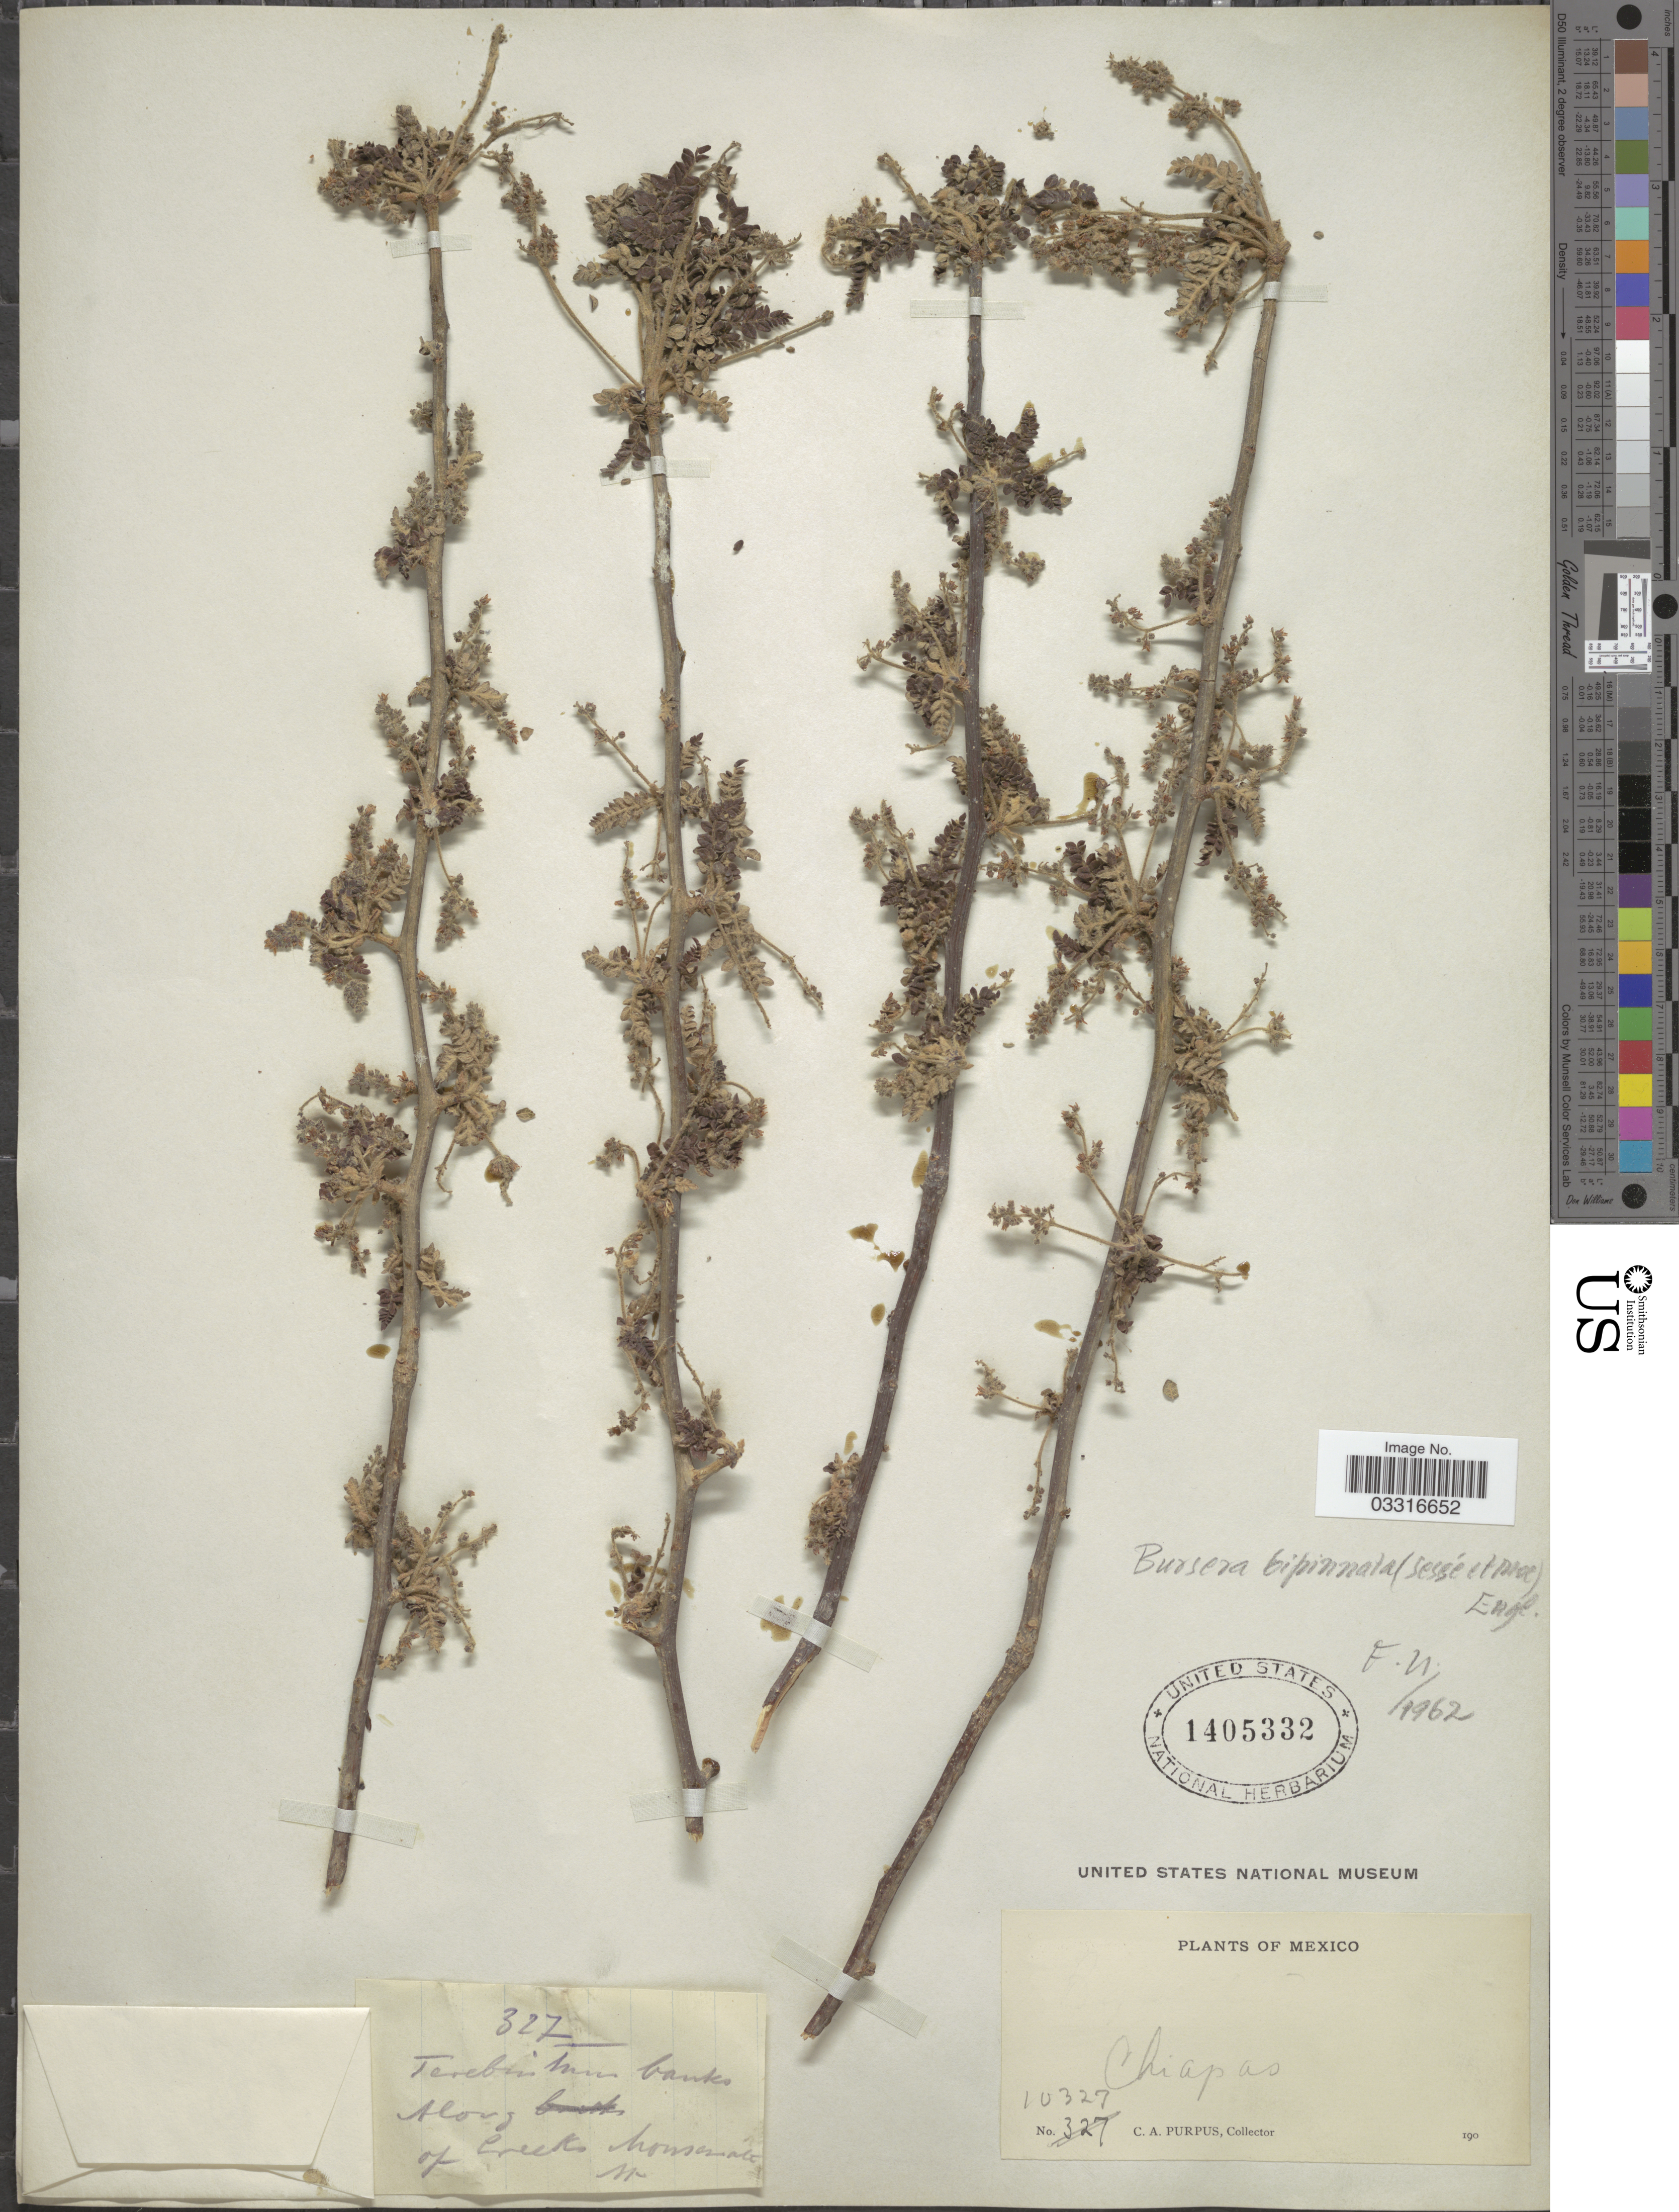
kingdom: Plantae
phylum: Tracheophyta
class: Magnoliopsida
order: Sapindales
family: Burseraceae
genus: Bursera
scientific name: Bursera bipinnata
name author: Engl.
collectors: C. A. Purpus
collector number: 10327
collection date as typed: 190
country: Mexico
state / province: Chiapas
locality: Along of creeks Monserrate.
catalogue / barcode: US 1405332